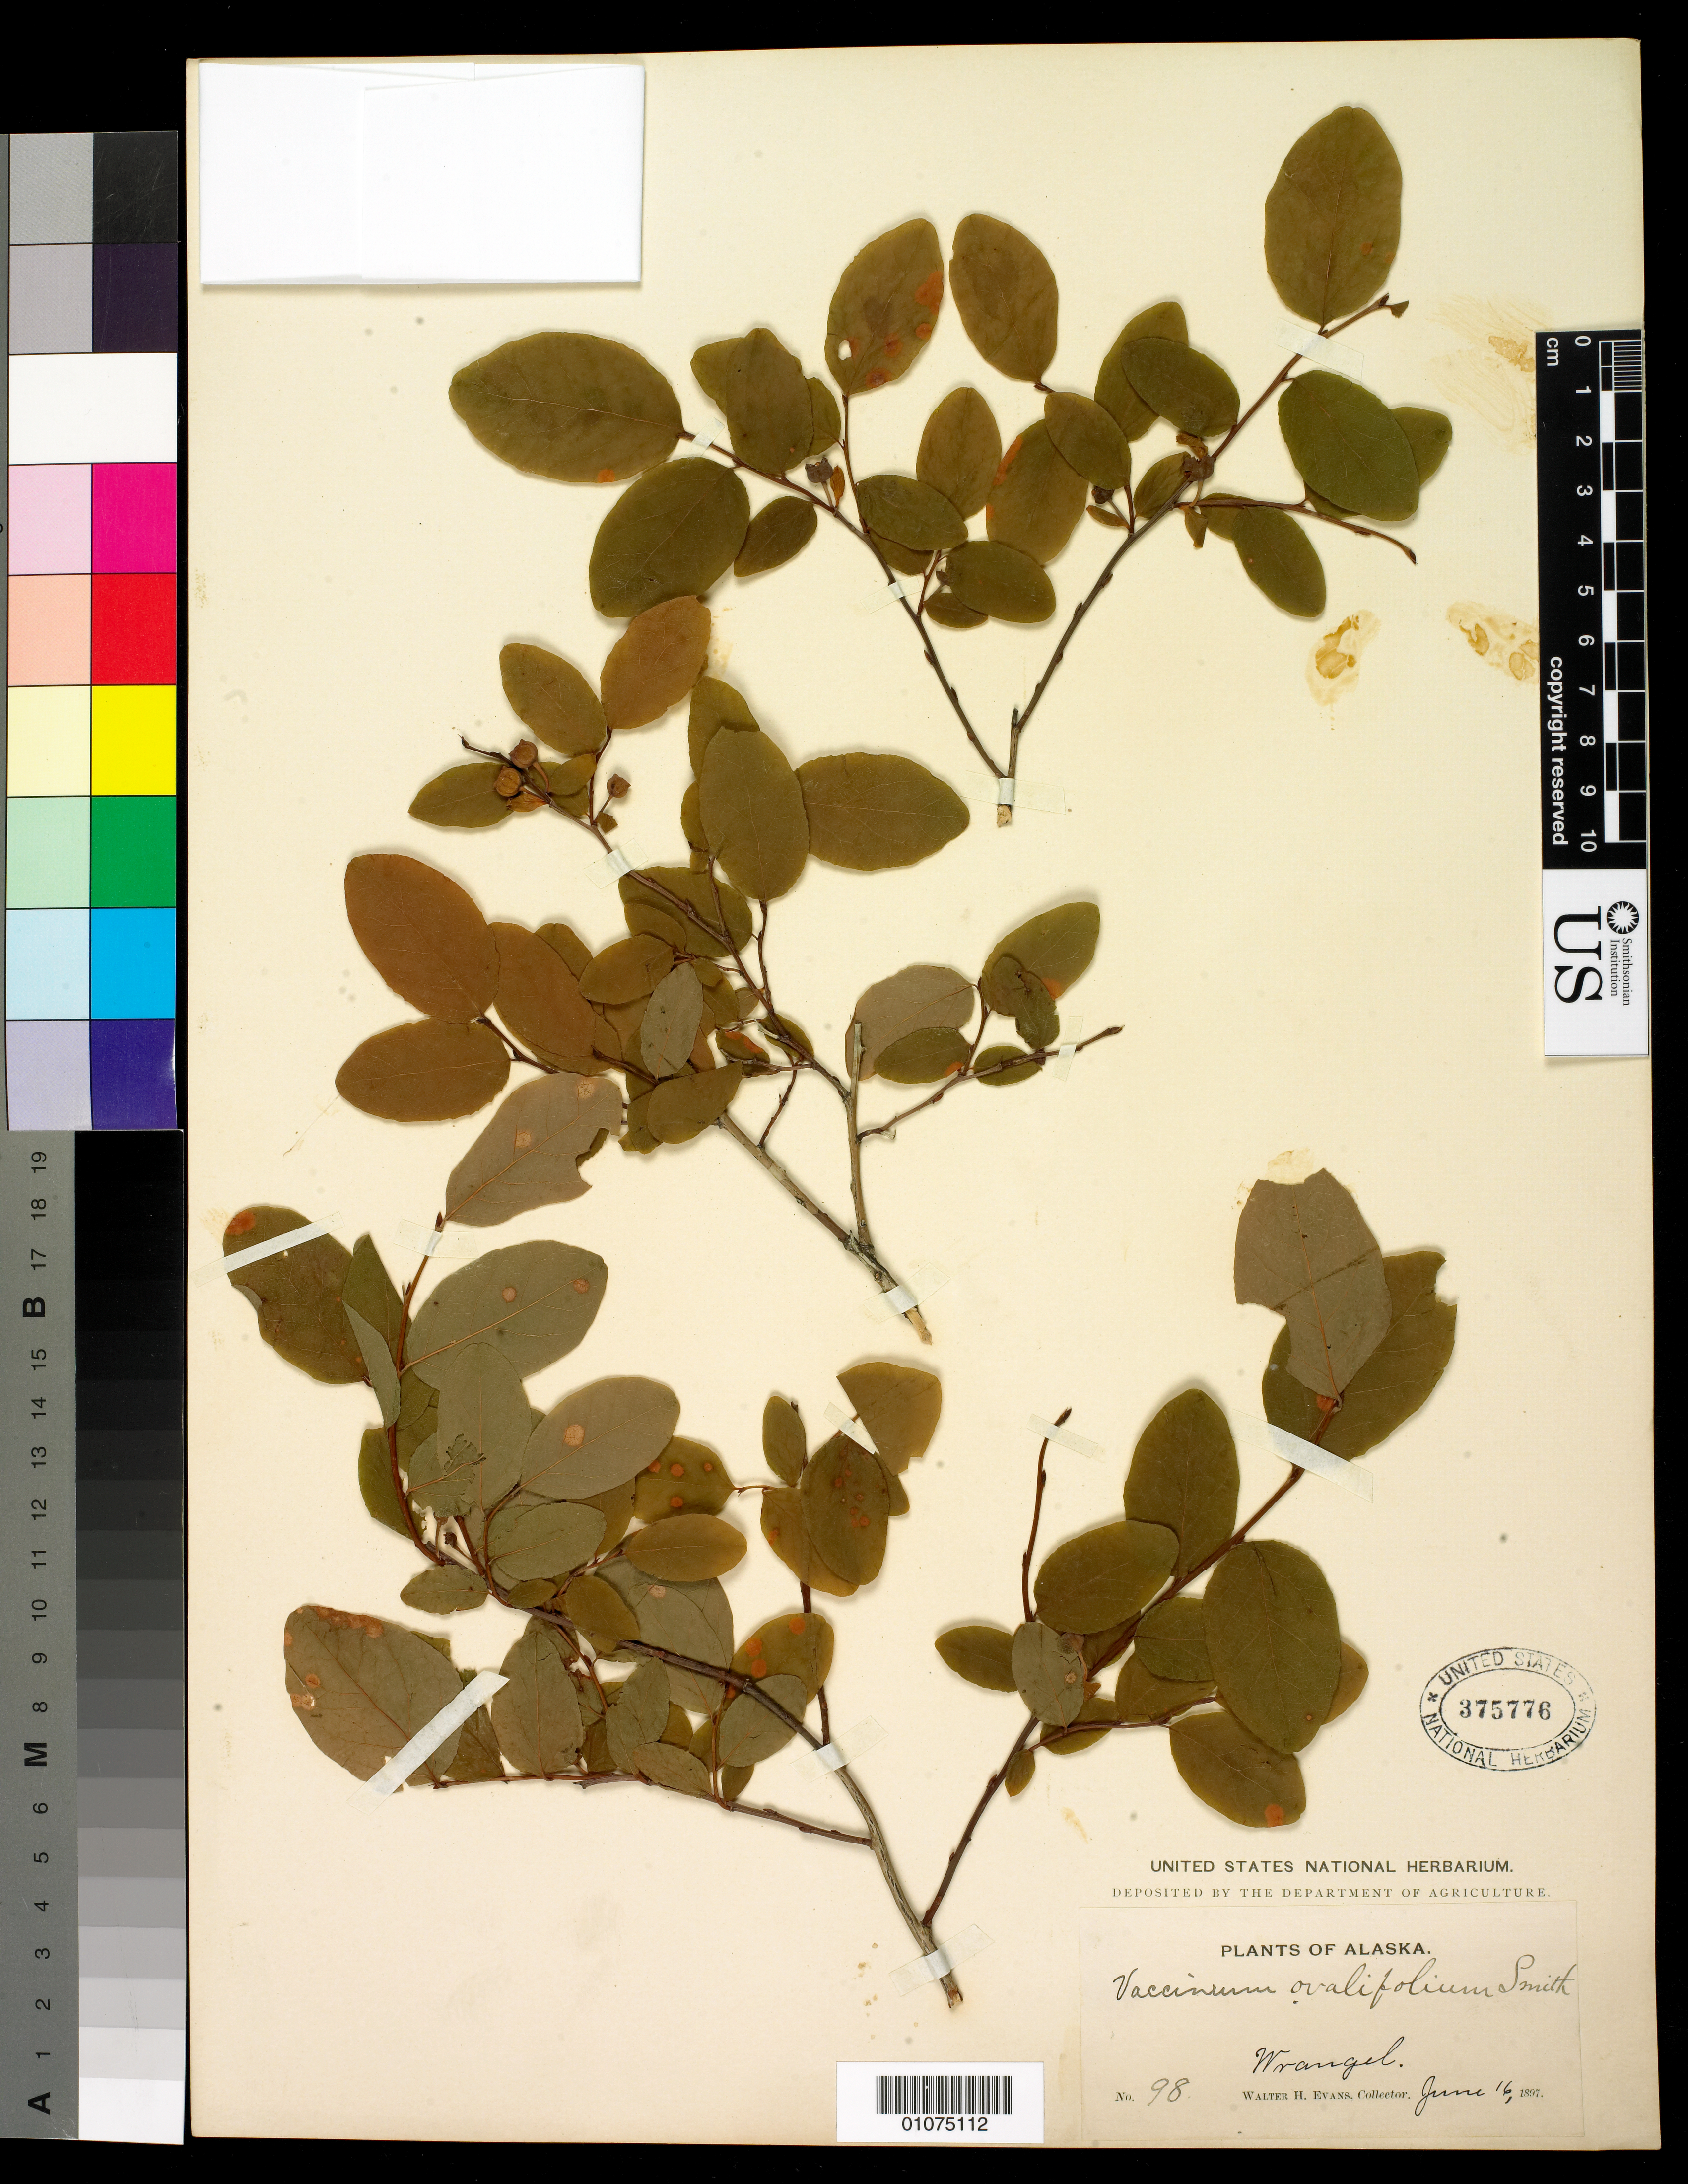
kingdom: Plantae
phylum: Tracheophyta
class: Magnoliopsida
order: Ericales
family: Ericaceae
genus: Vaccinium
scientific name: Vaccinium ovalifolium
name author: Sm.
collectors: W. H. Evans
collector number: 98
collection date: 1897-06-16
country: United States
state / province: Alaska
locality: Wrangell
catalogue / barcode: US 375776